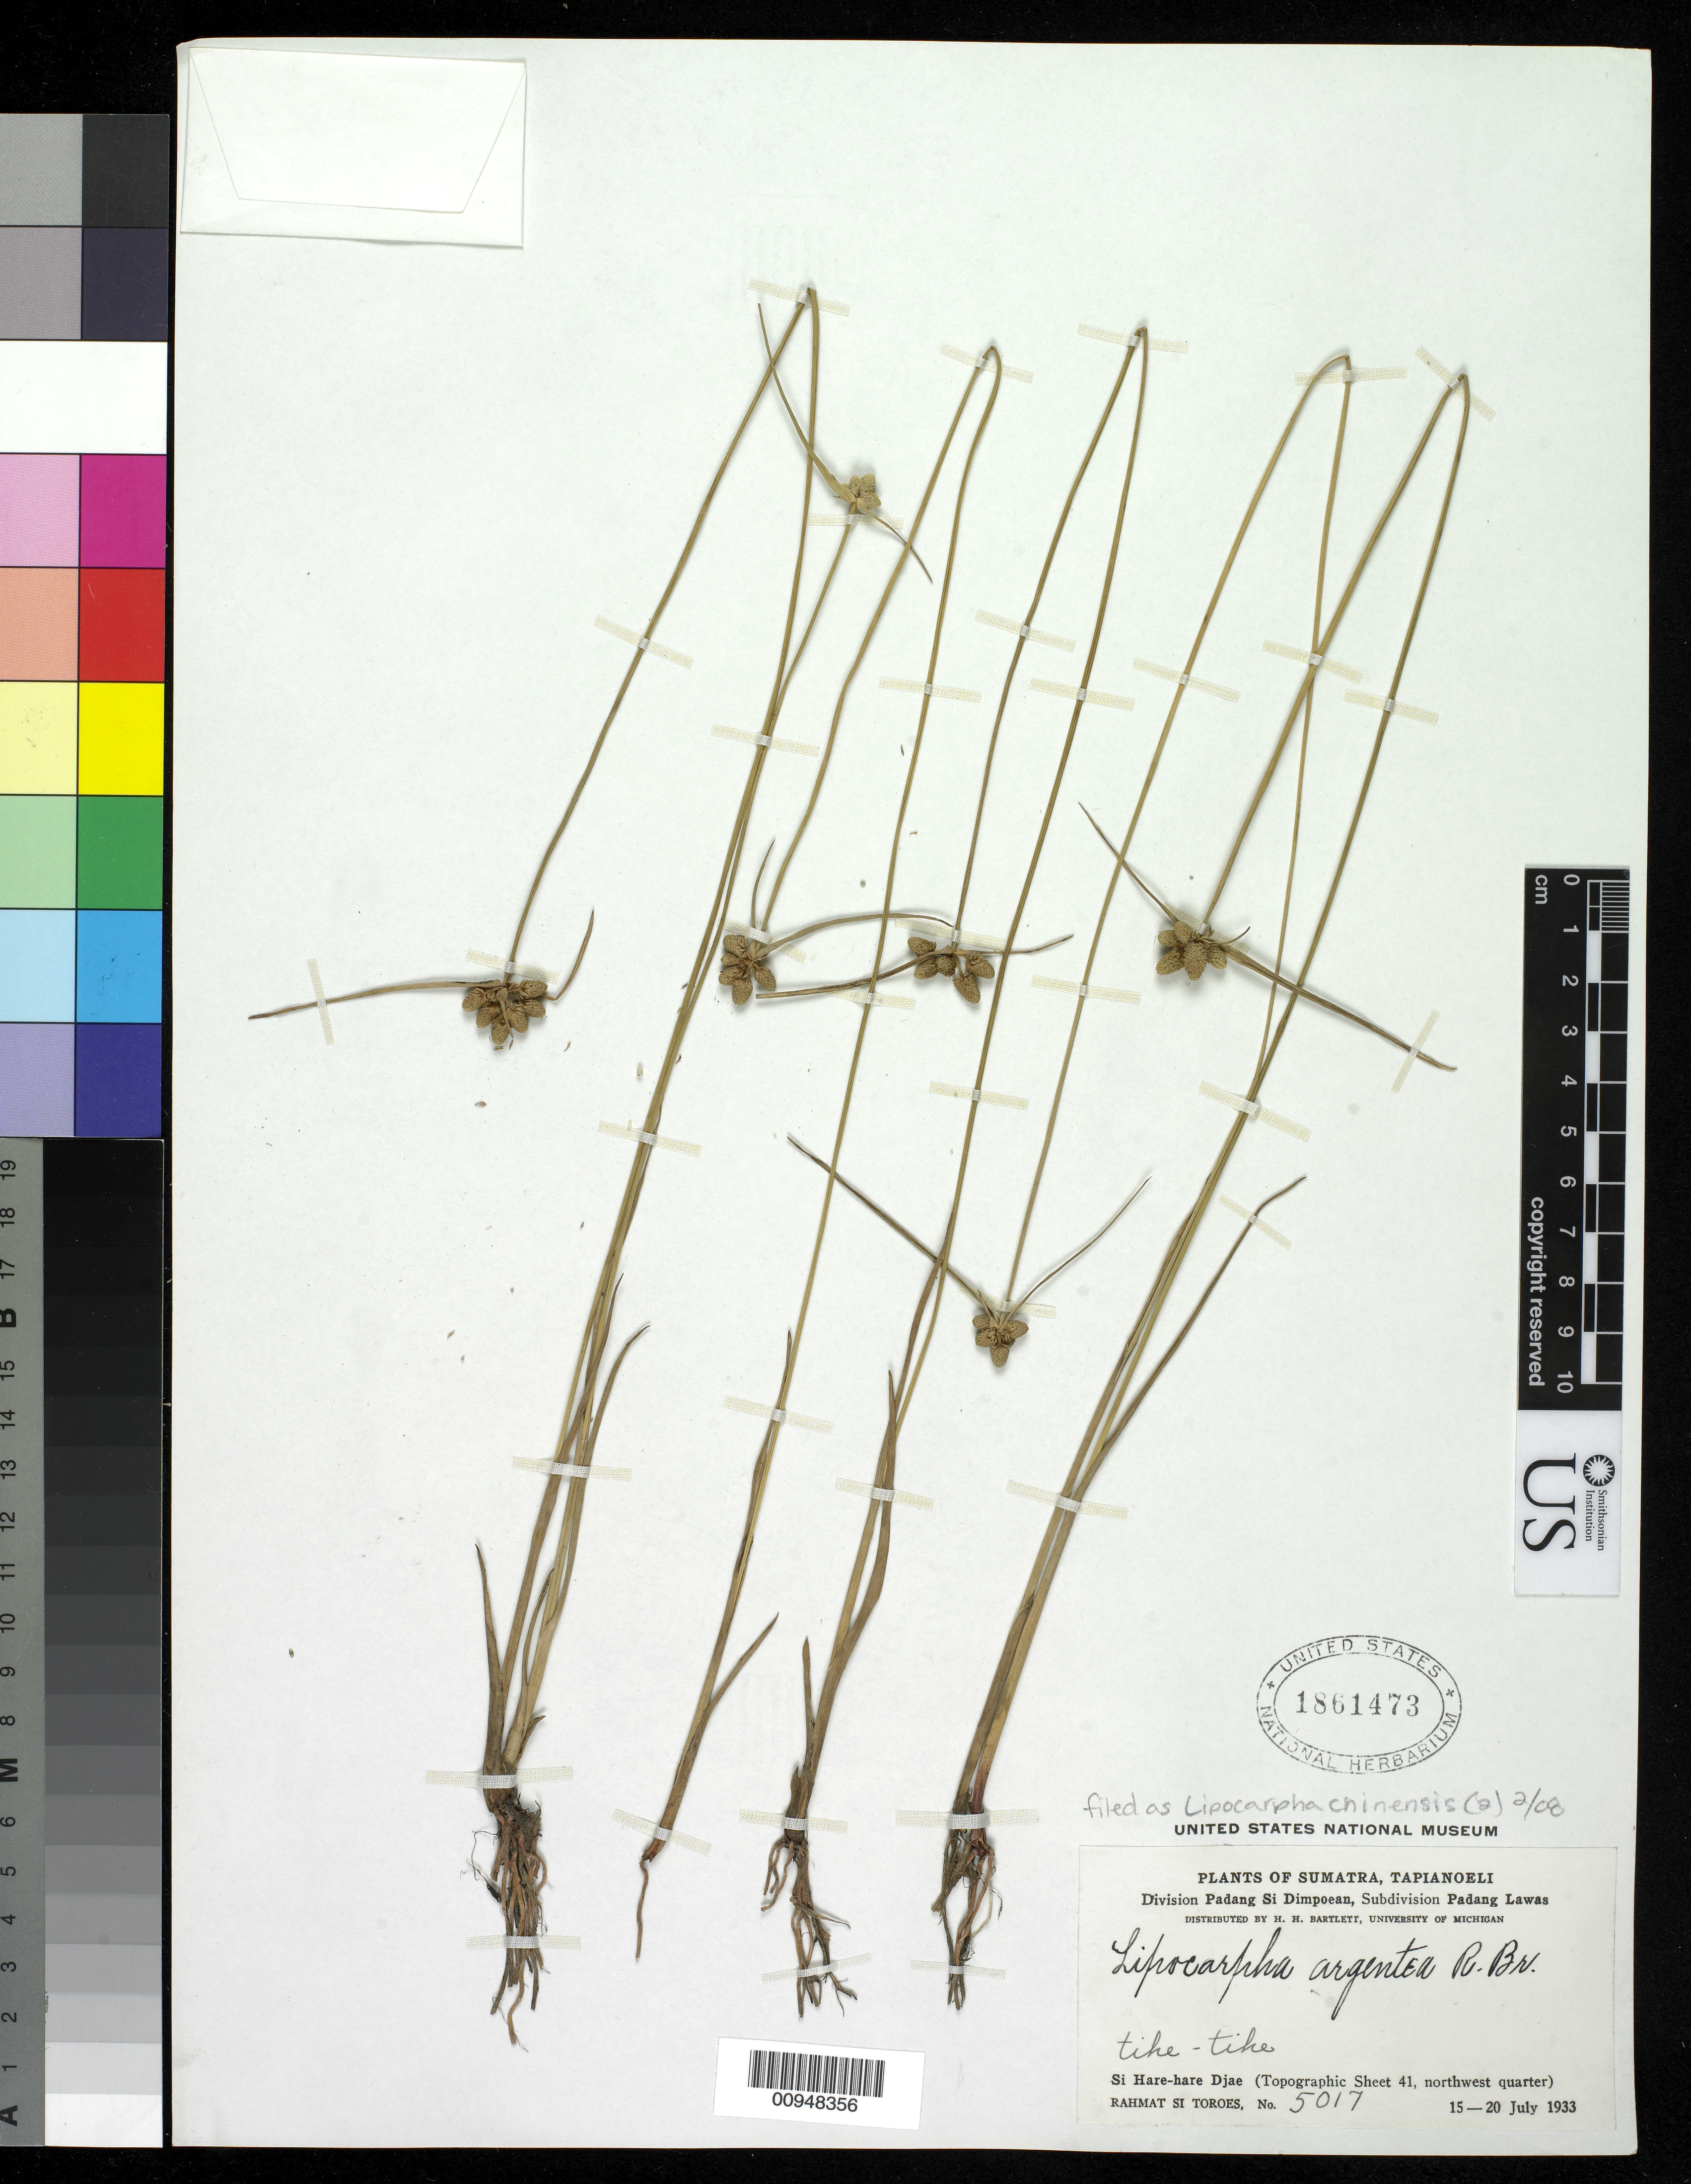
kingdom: Plantae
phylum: Tracheophyta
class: Liliopsida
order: Poales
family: Cyperaceae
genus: Cyperus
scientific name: Cyperus albescens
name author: (Steud.) Larridon & Govaerts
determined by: Strong, M. T., (US), Smithsonian Institution - National Museum of Natural History (UNITED STATES)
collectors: Rahmat Si Boeea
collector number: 5017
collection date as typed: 15 Jul 1933 to 20 Jul 1933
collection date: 1933-07-15/1933-07-20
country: Indonesia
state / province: Sumatra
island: Sumatra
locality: Si Hare-hare Djae, Subdivision Padang Lawas, Division Padang Si Dimpoean.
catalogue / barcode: US 1861473